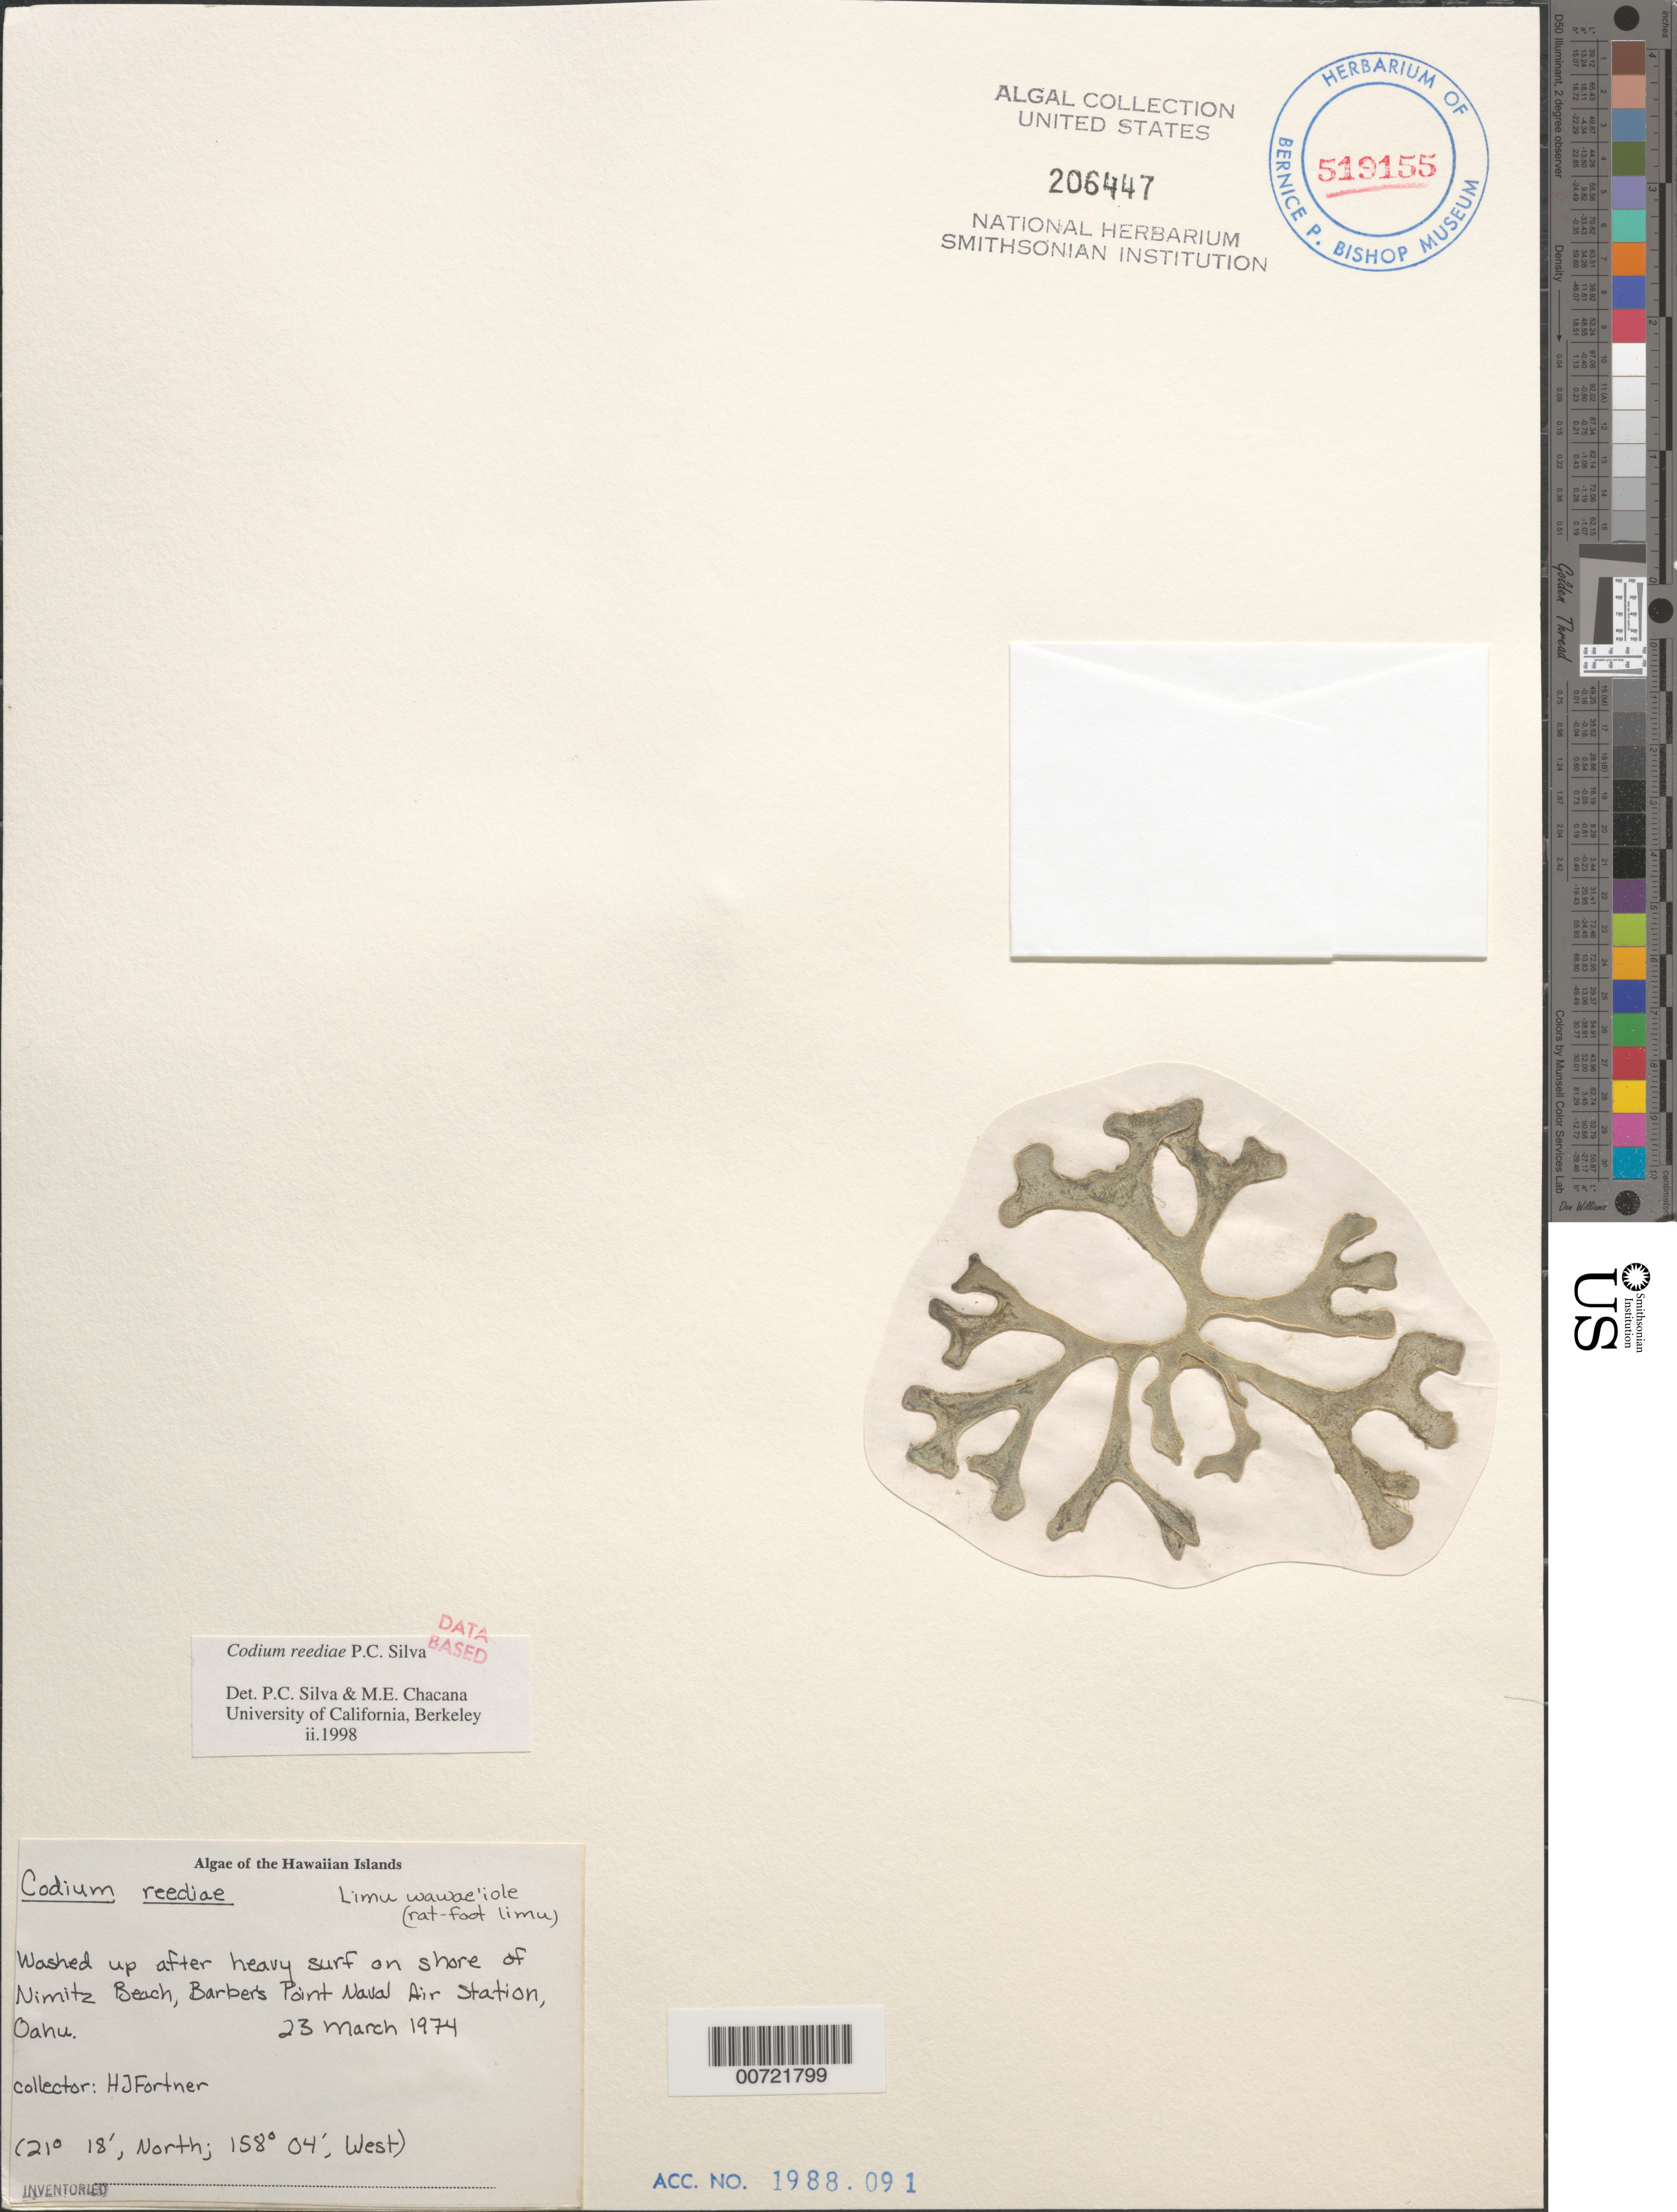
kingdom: Plantae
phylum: Chlorophyta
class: Ulvophyceae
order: Bryopsidales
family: Codiaceae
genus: Codium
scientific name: Codium reediae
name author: P.C. Silva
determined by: Pedroche, F. F.; Silva, P. C.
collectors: H. Fortner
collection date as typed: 23 Mar 1974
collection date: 1974-03-23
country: United States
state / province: Hawaii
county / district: Honolulu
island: Oahu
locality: Nimitz Beach, Barbers Point (Barber's Point) Naval Air Station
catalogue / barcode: US 206447